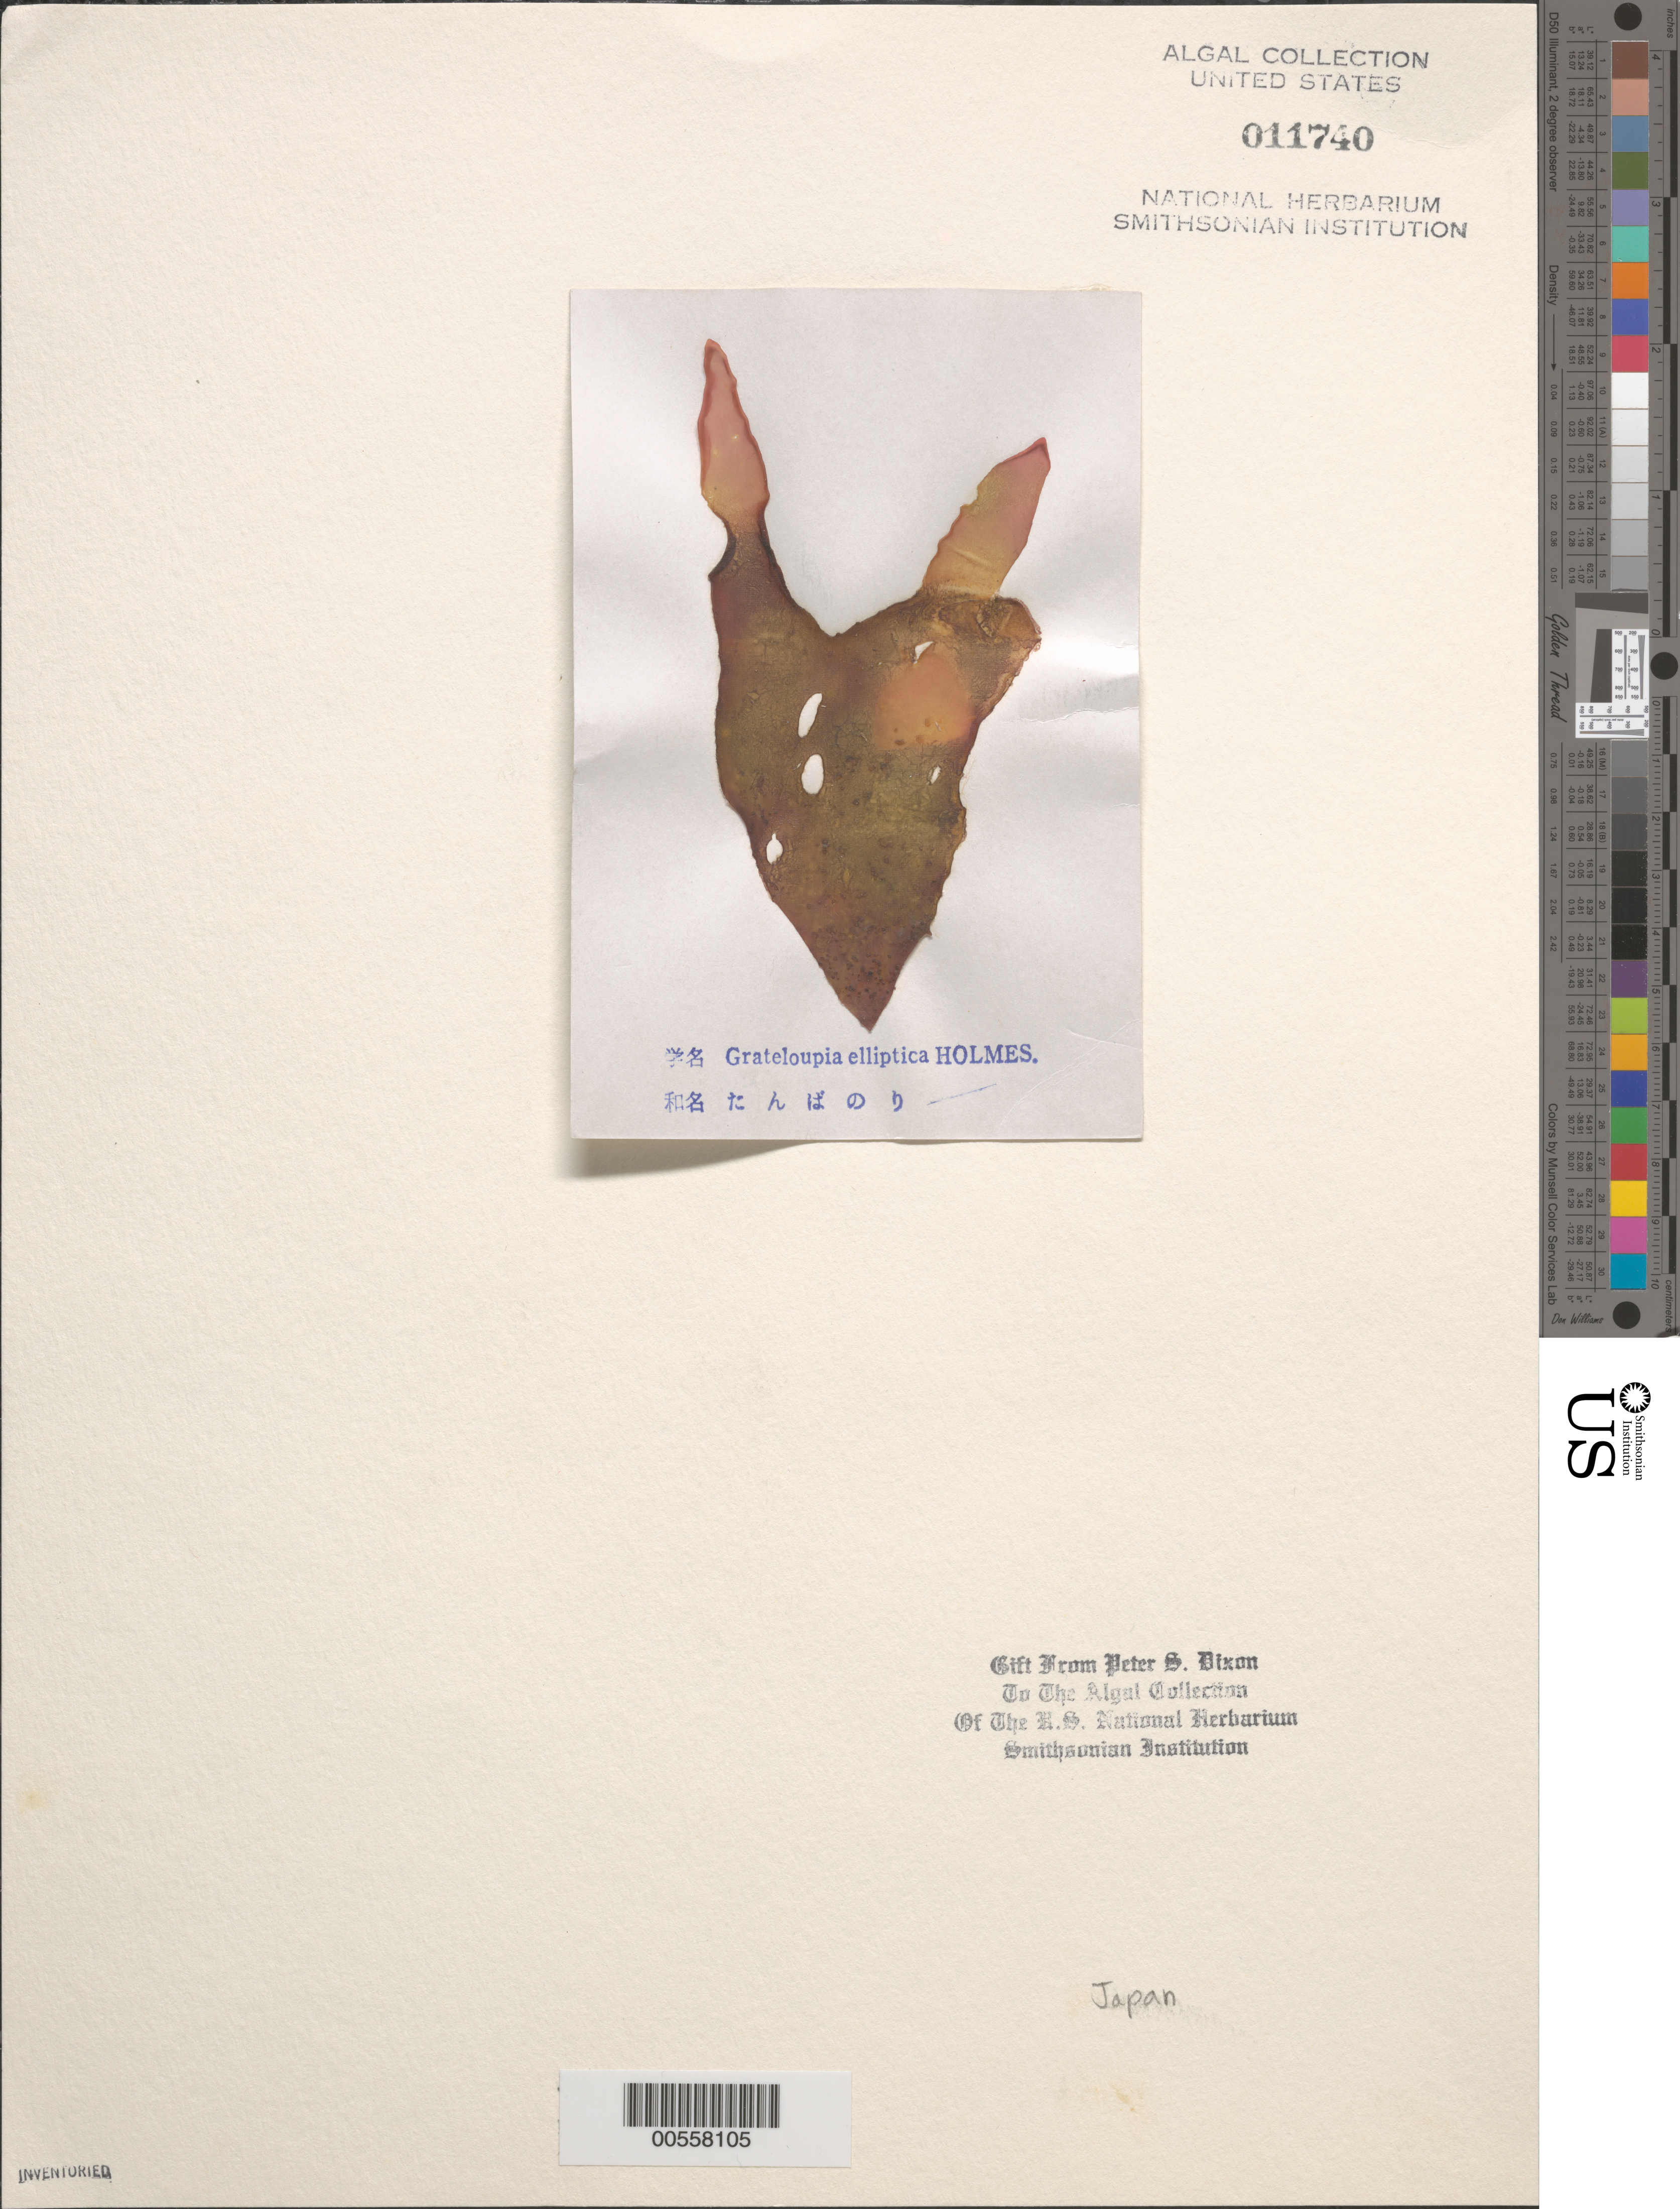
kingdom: Plantae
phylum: Rhodophyta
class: Florideophyceae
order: Halymeniales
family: Halymeniaceae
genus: Grateloupia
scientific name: Grateloupia elliptica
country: Japan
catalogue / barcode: US 11740